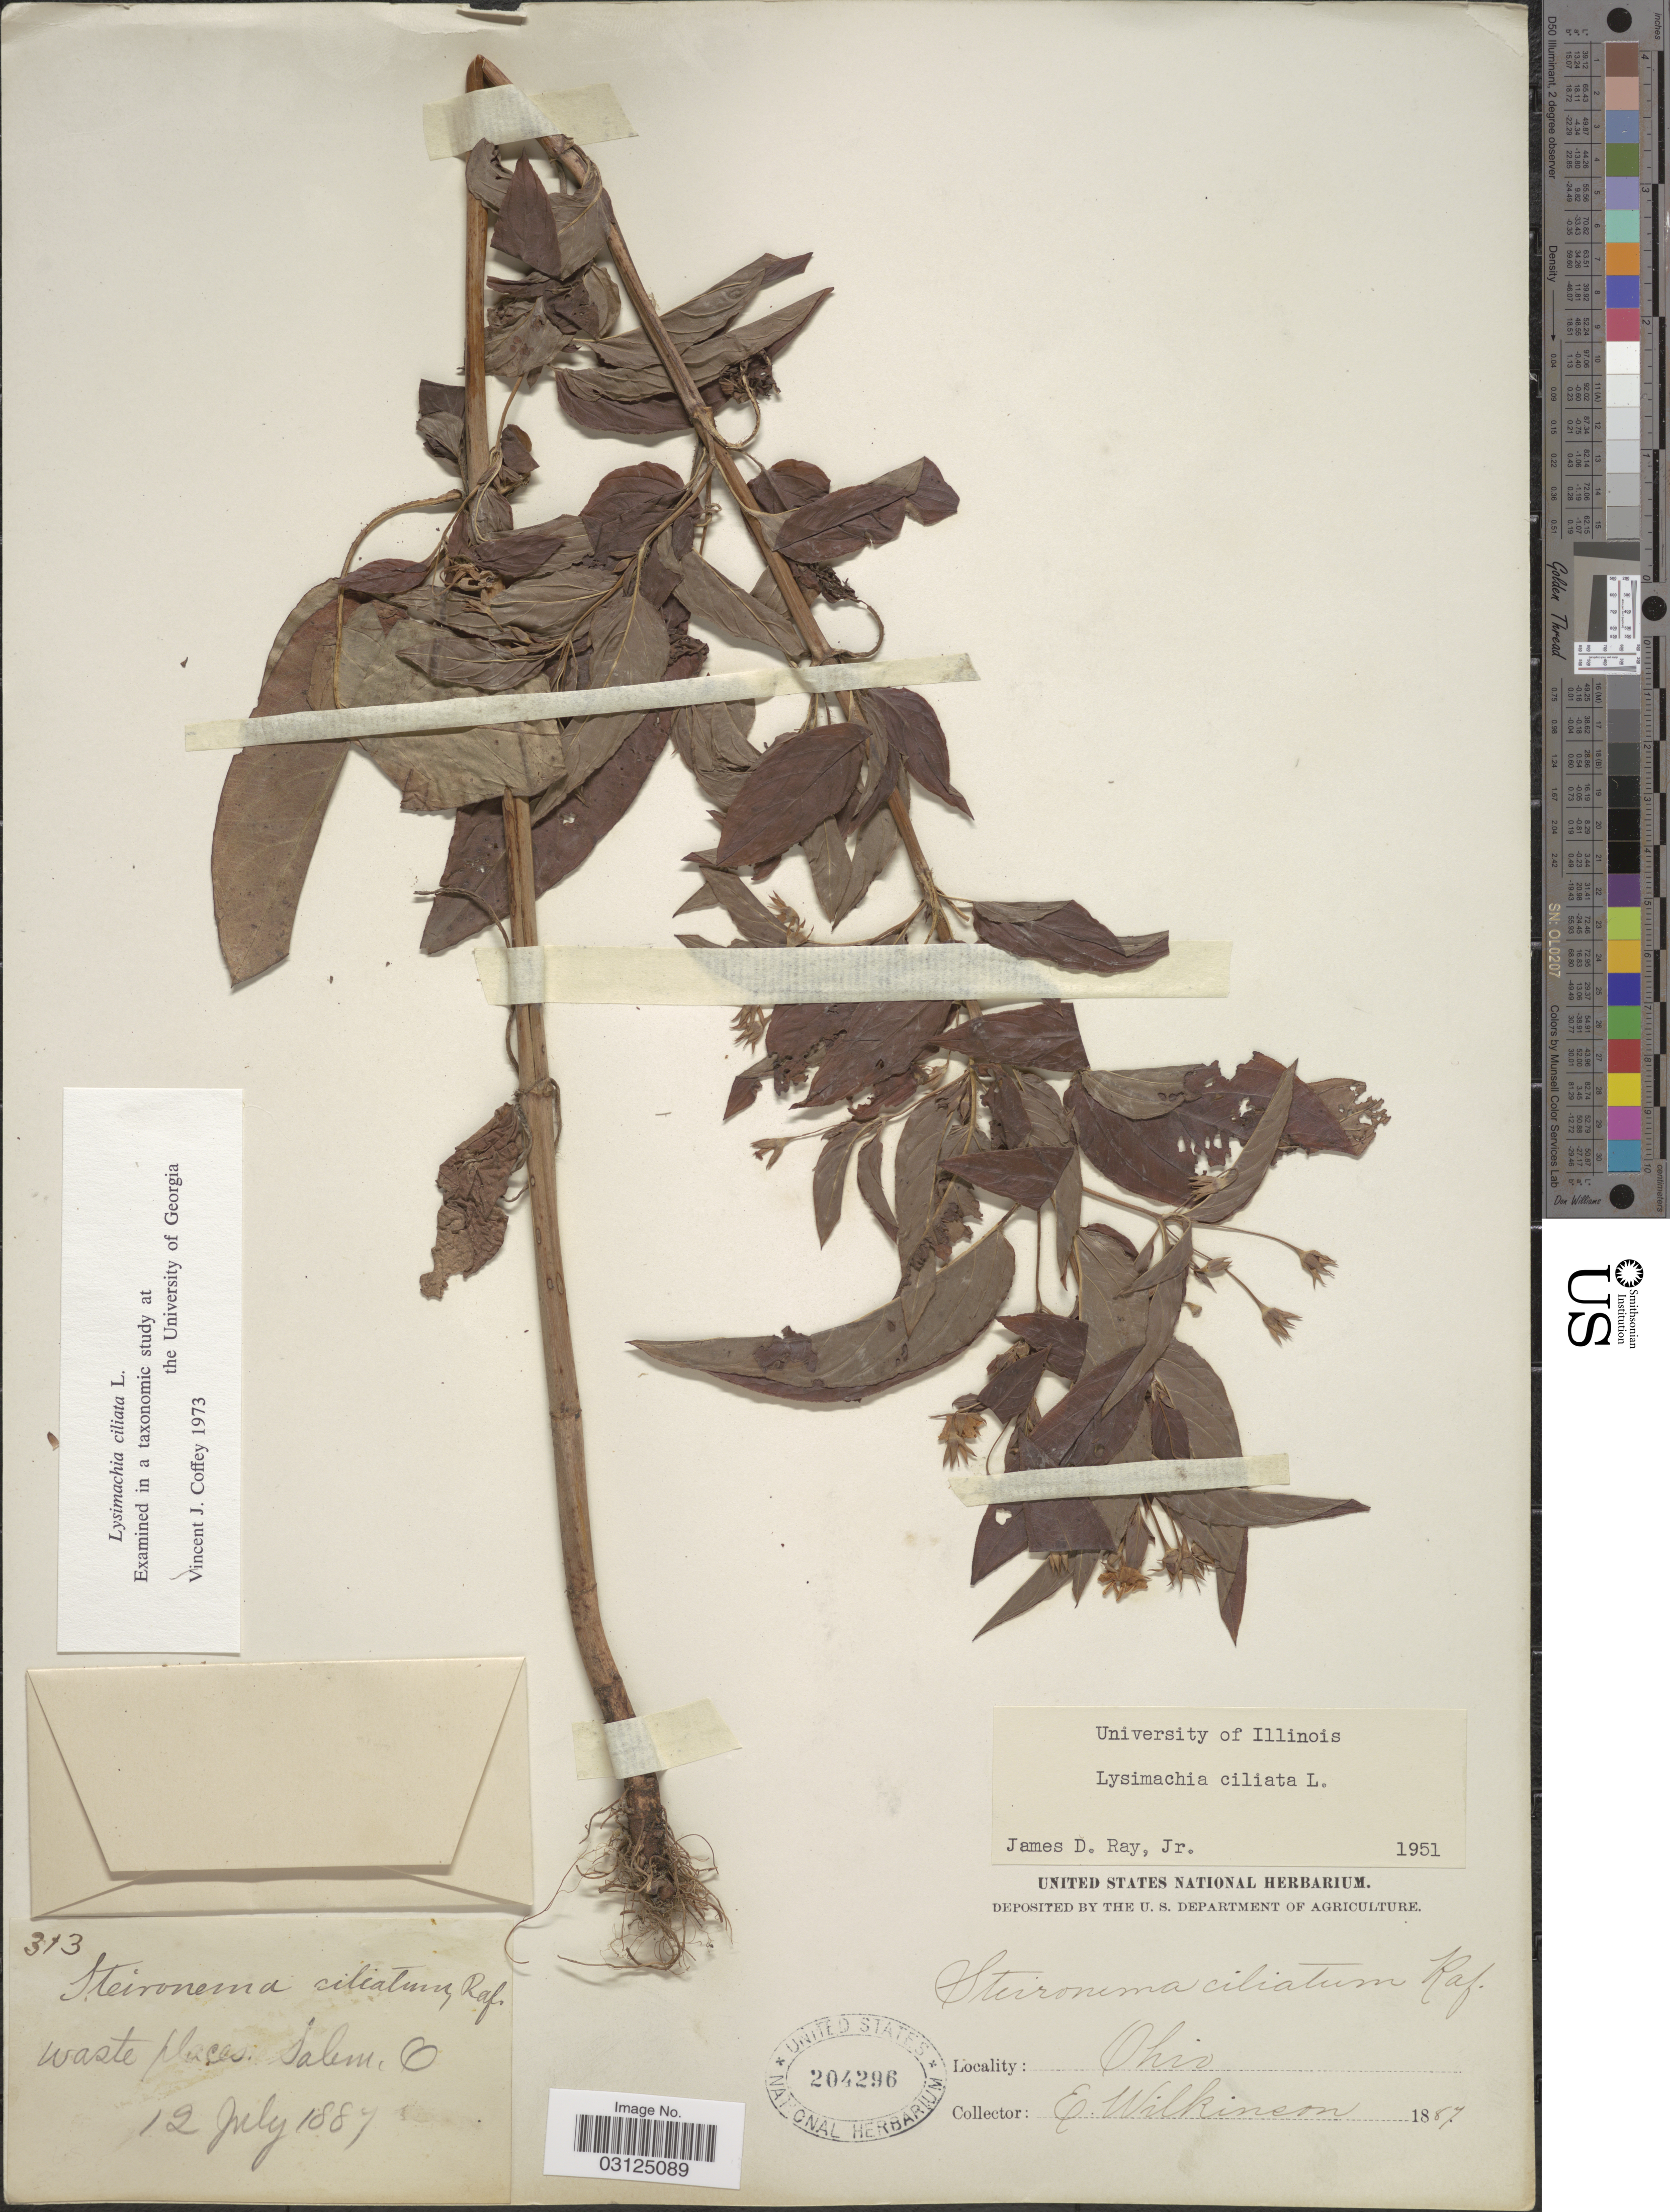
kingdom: Plantae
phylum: Tracheophyta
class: Magnoliopsida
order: Ericales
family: Primulaceae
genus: Lysimachia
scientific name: Lysimachia ciliata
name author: L.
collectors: E. Wilkinson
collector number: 313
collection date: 1887-07-12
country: United States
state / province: Ohio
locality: Waste places: Salem O.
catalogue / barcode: US 204296